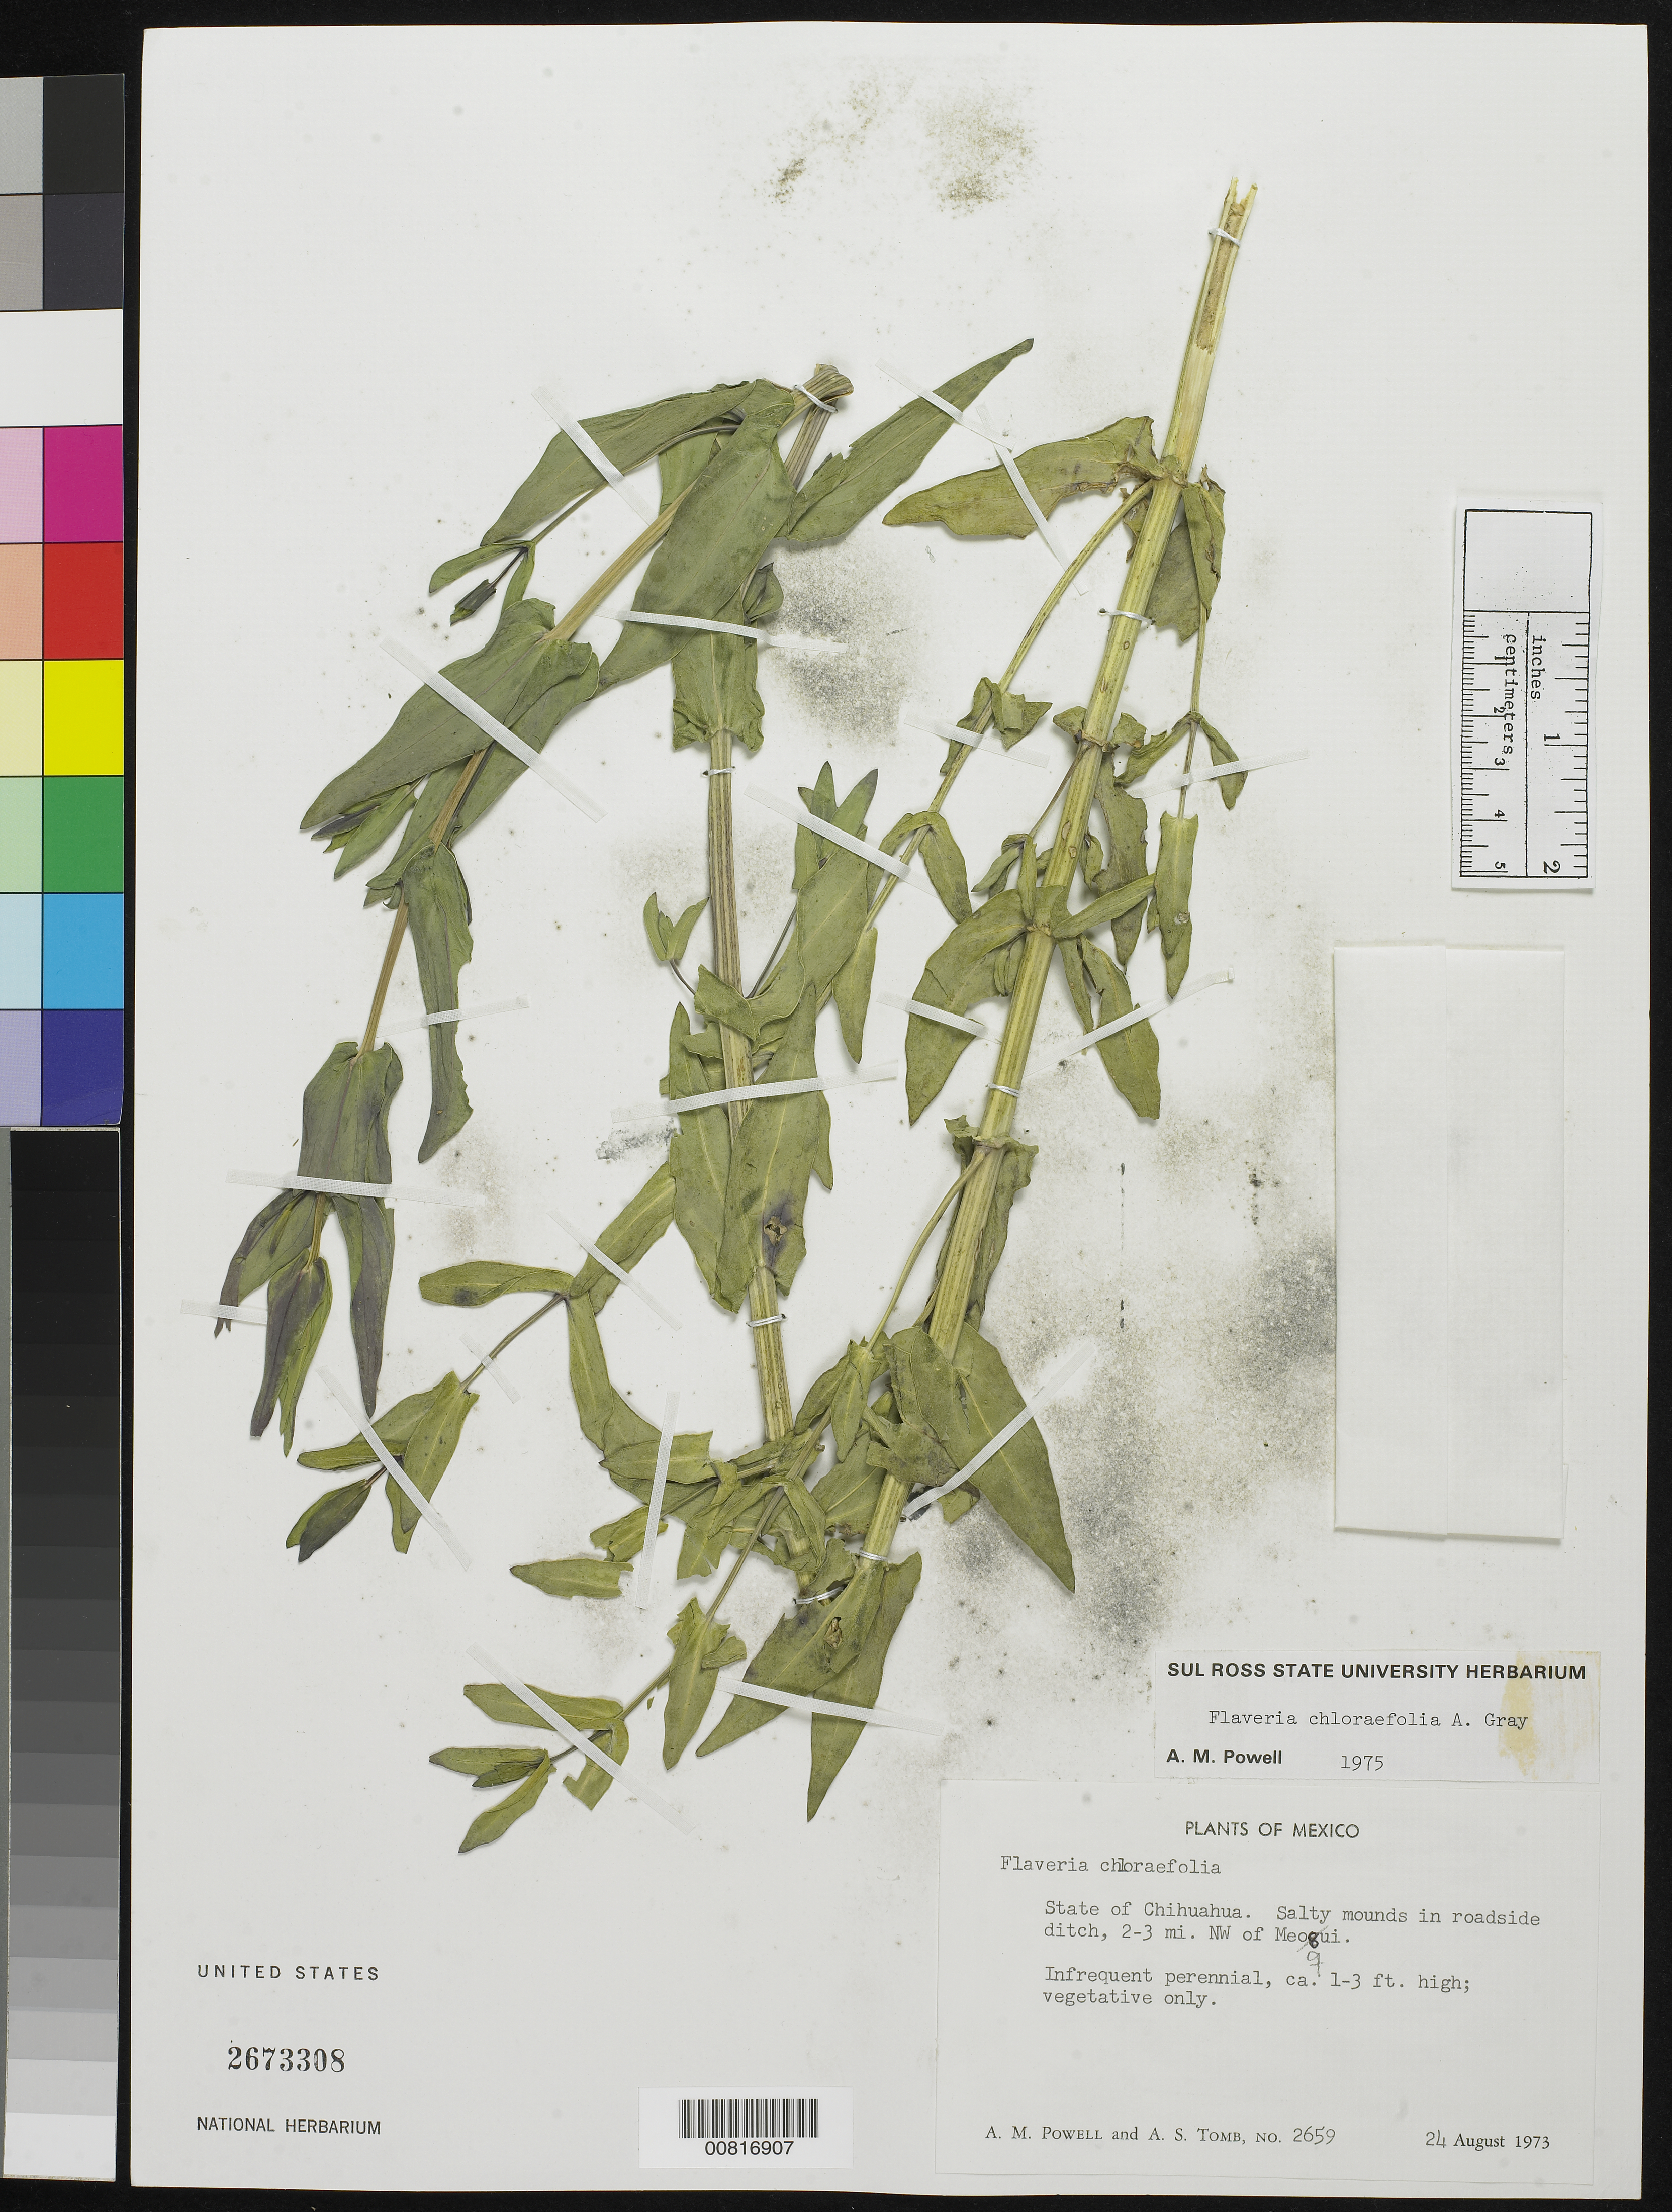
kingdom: Plantae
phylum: Tracheophyta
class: Magnoliopsida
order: Asterales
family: Asteraceae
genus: Flaveria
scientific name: Flaveria chloraefolia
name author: A. Gray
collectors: A. M. Powell & A. Tomb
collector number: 2659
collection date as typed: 24 Aug 1973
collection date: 1973-08-24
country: Mexico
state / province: Chihuahua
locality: In roadside ditch, 2-3 mi. NW of Meoqui.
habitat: Salty mounds.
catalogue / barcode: US 2673308